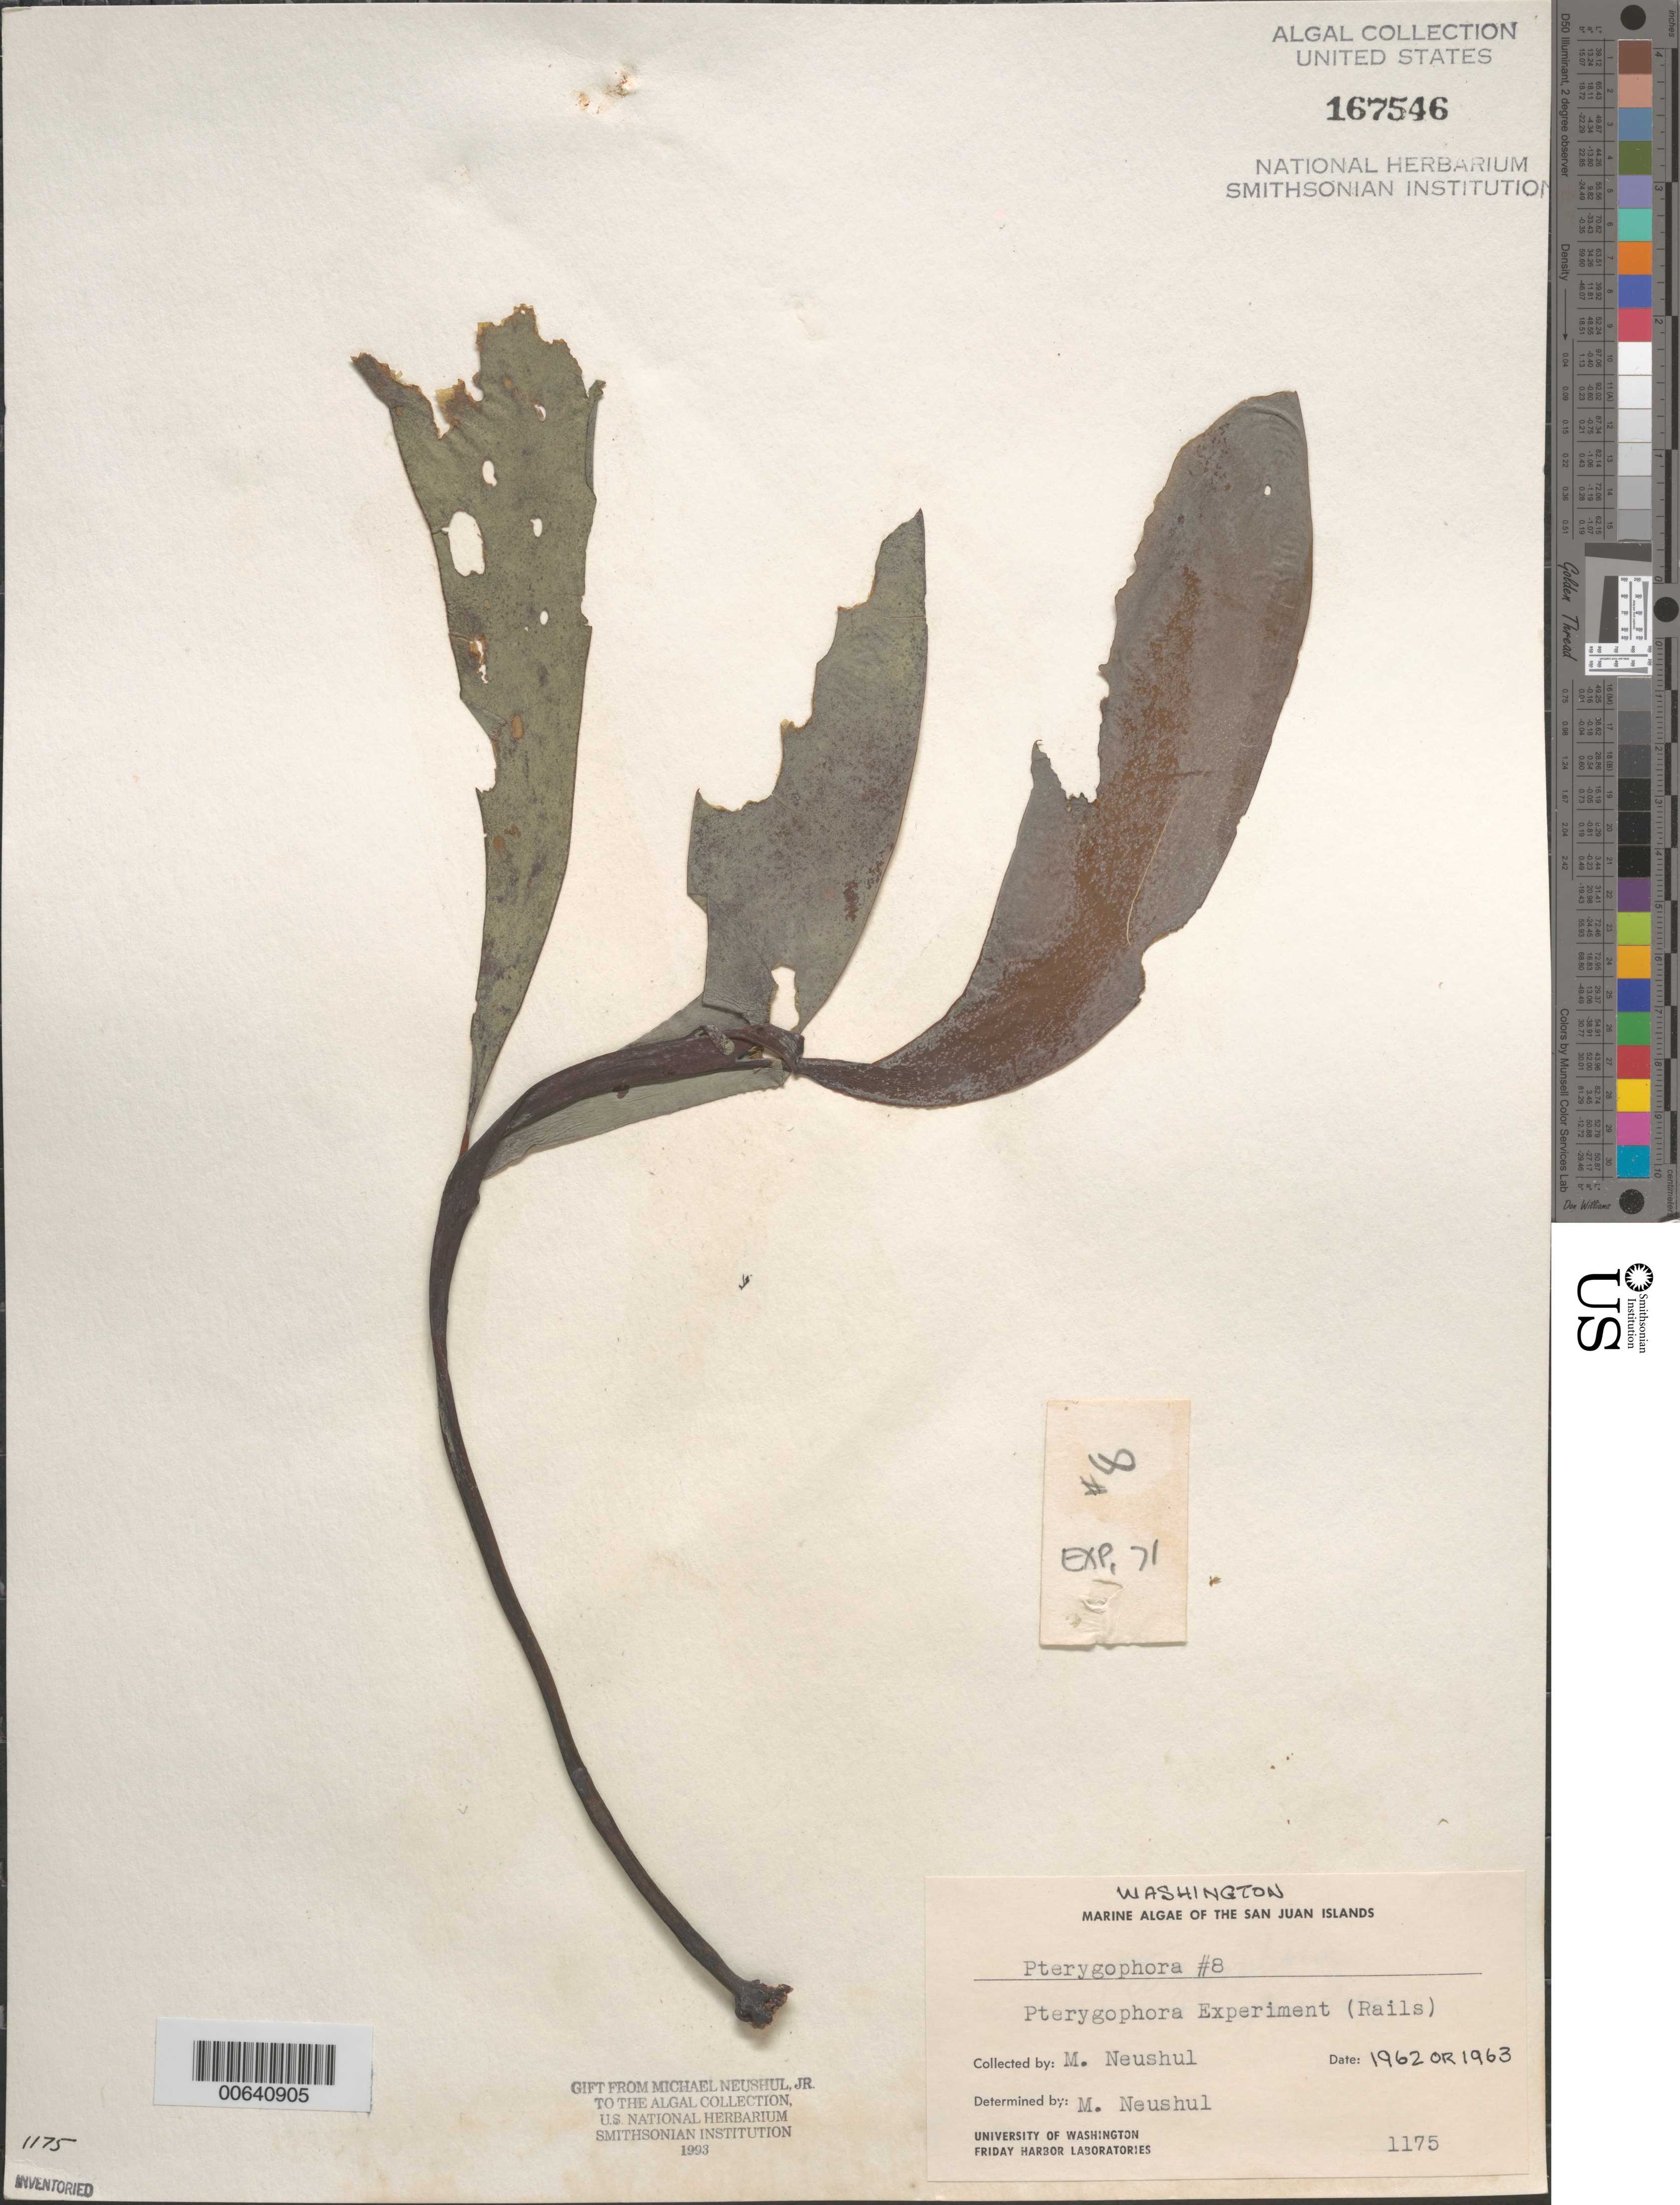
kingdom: Chromista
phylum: Ochrophyta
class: Phaeophyceae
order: Laminariales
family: Alariaceae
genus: Pterygophora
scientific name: Pterygophora sp.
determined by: Neushul, M.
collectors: M. Neushul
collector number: Neushul 1175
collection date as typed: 1962 or -- --- 1963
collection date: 1962 or 1963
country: United States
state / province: Washington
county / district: San Juan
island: San Juan Islands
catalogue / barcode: US 167546